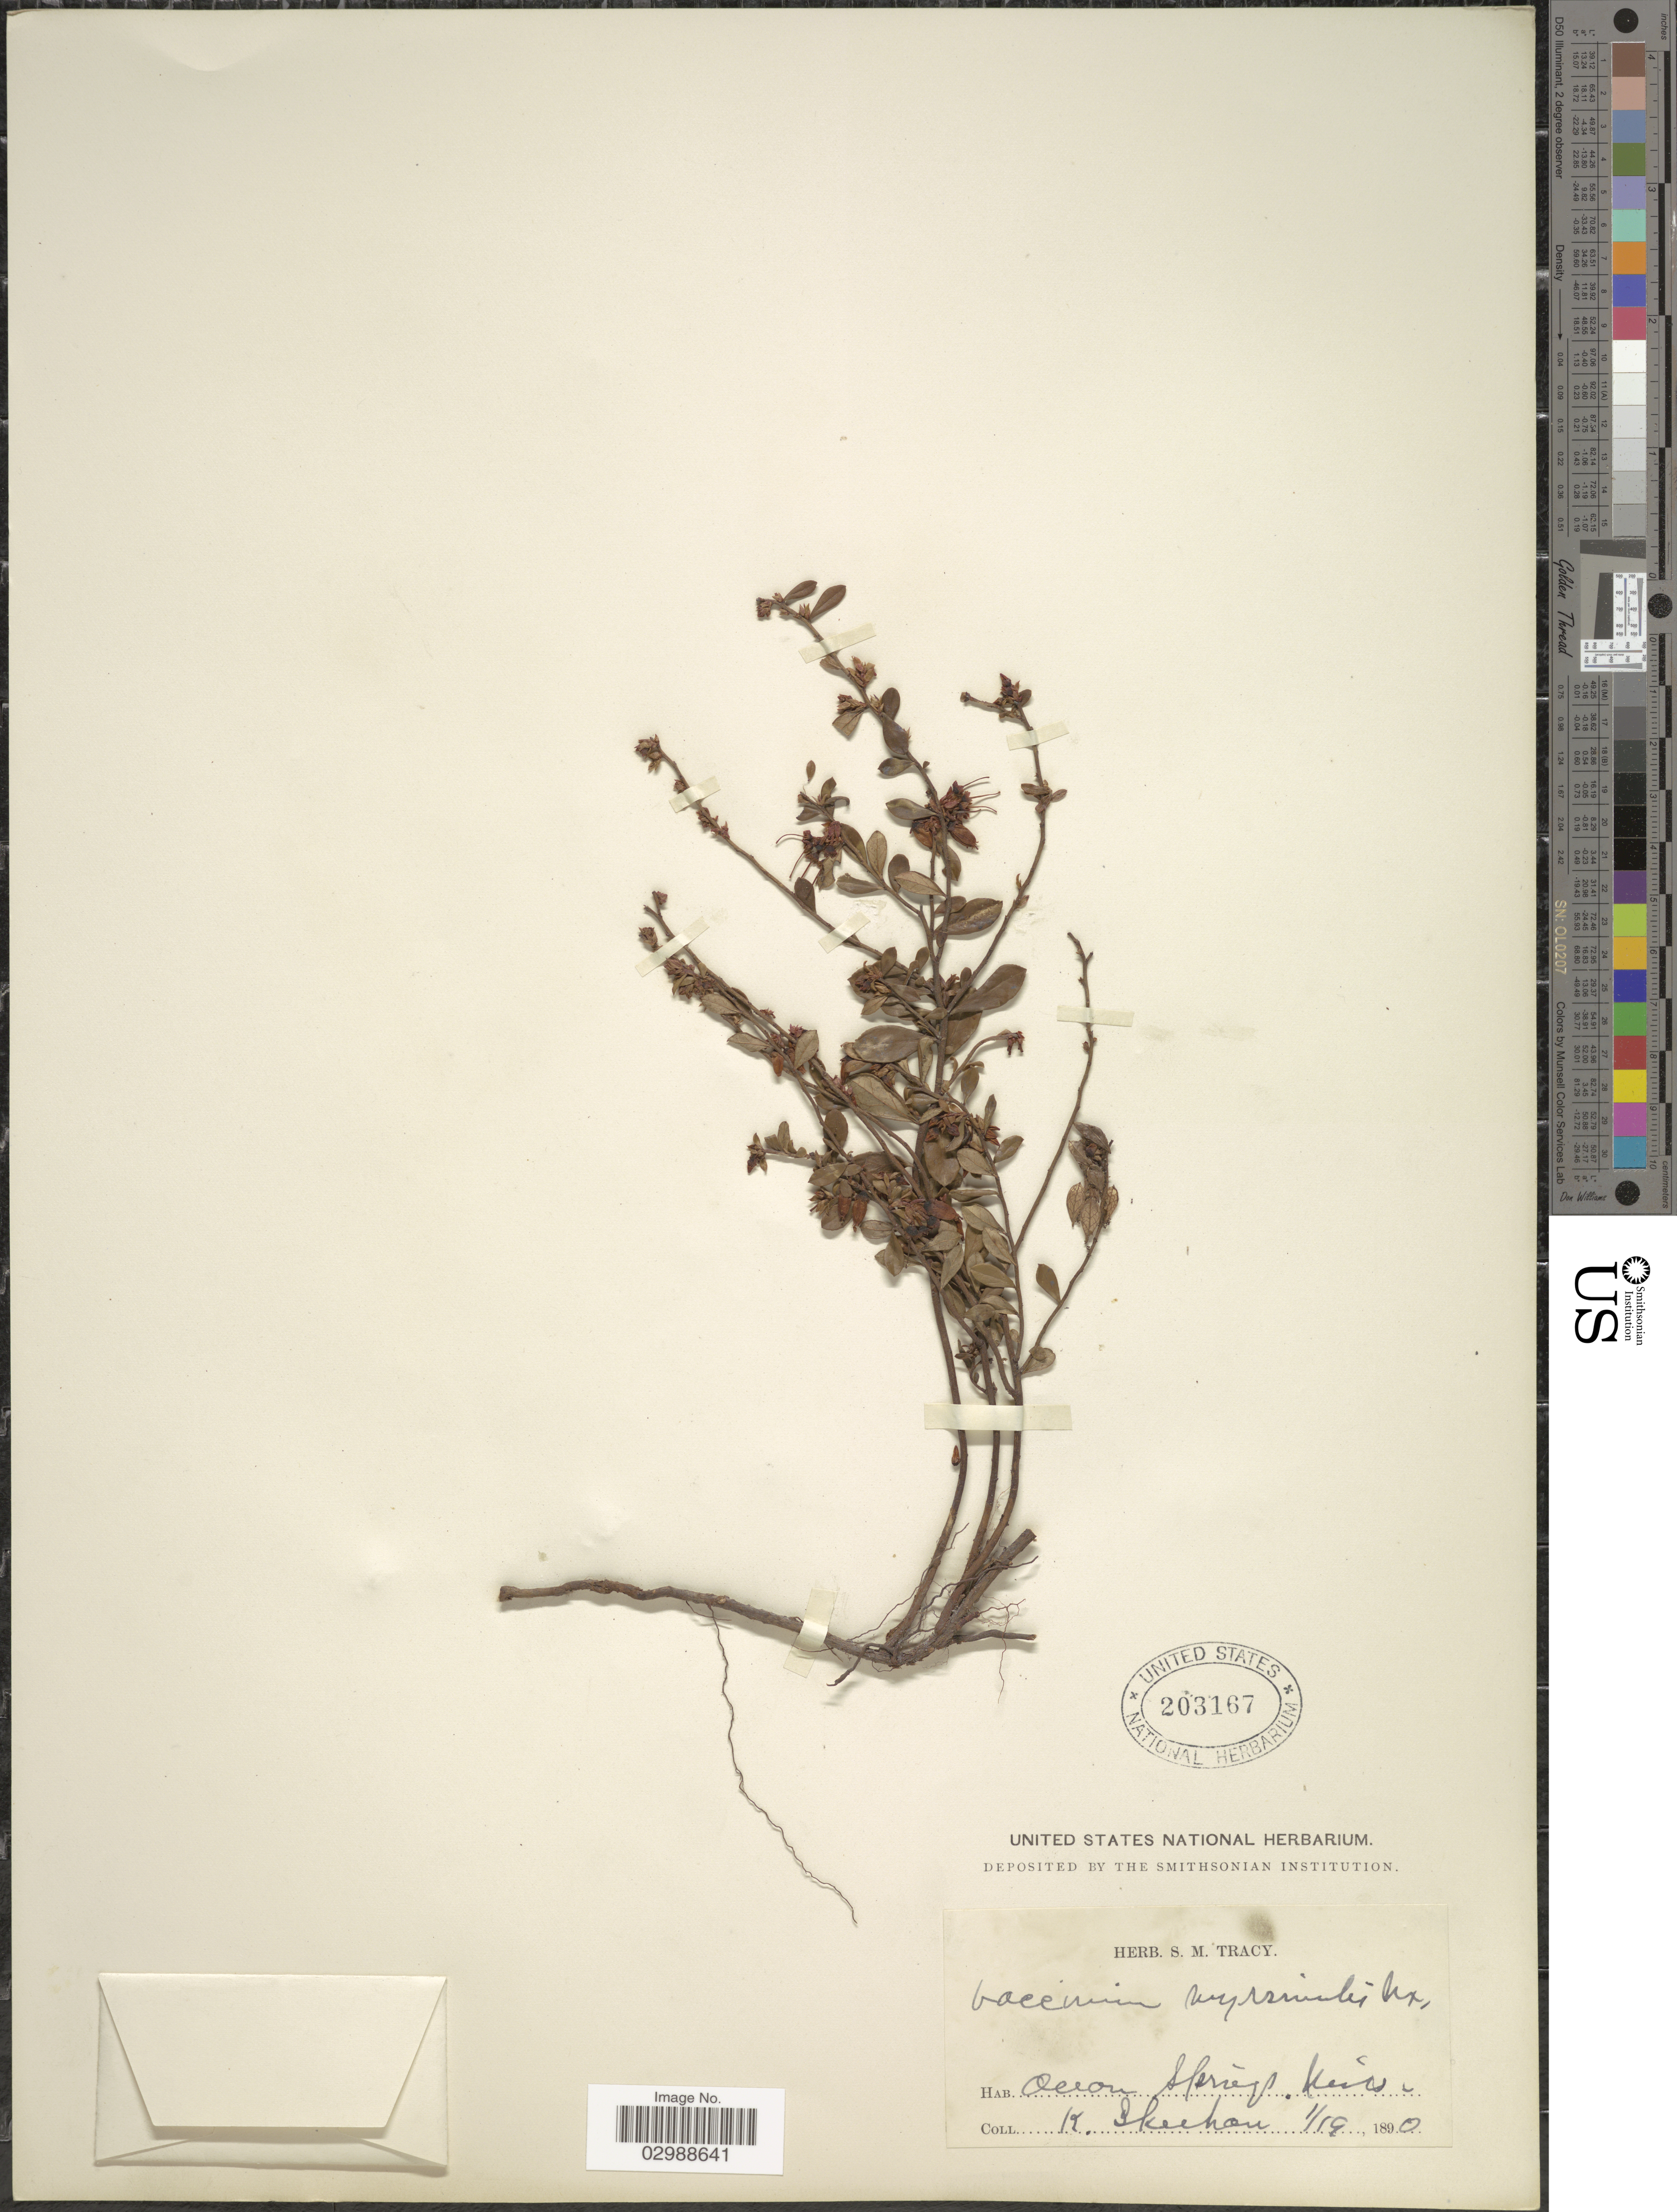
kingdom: Plantae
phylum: Tracheophyta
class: Magnoliopsida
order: Ericales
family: Ericaceae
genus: Vaccinium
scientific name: Vaccinium myrsinites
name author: Lam.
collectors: K. Skeehan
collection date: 1890-01-19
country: United States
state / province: Mississippi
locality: Ocean Springs. Miss.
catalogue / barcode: US 203167